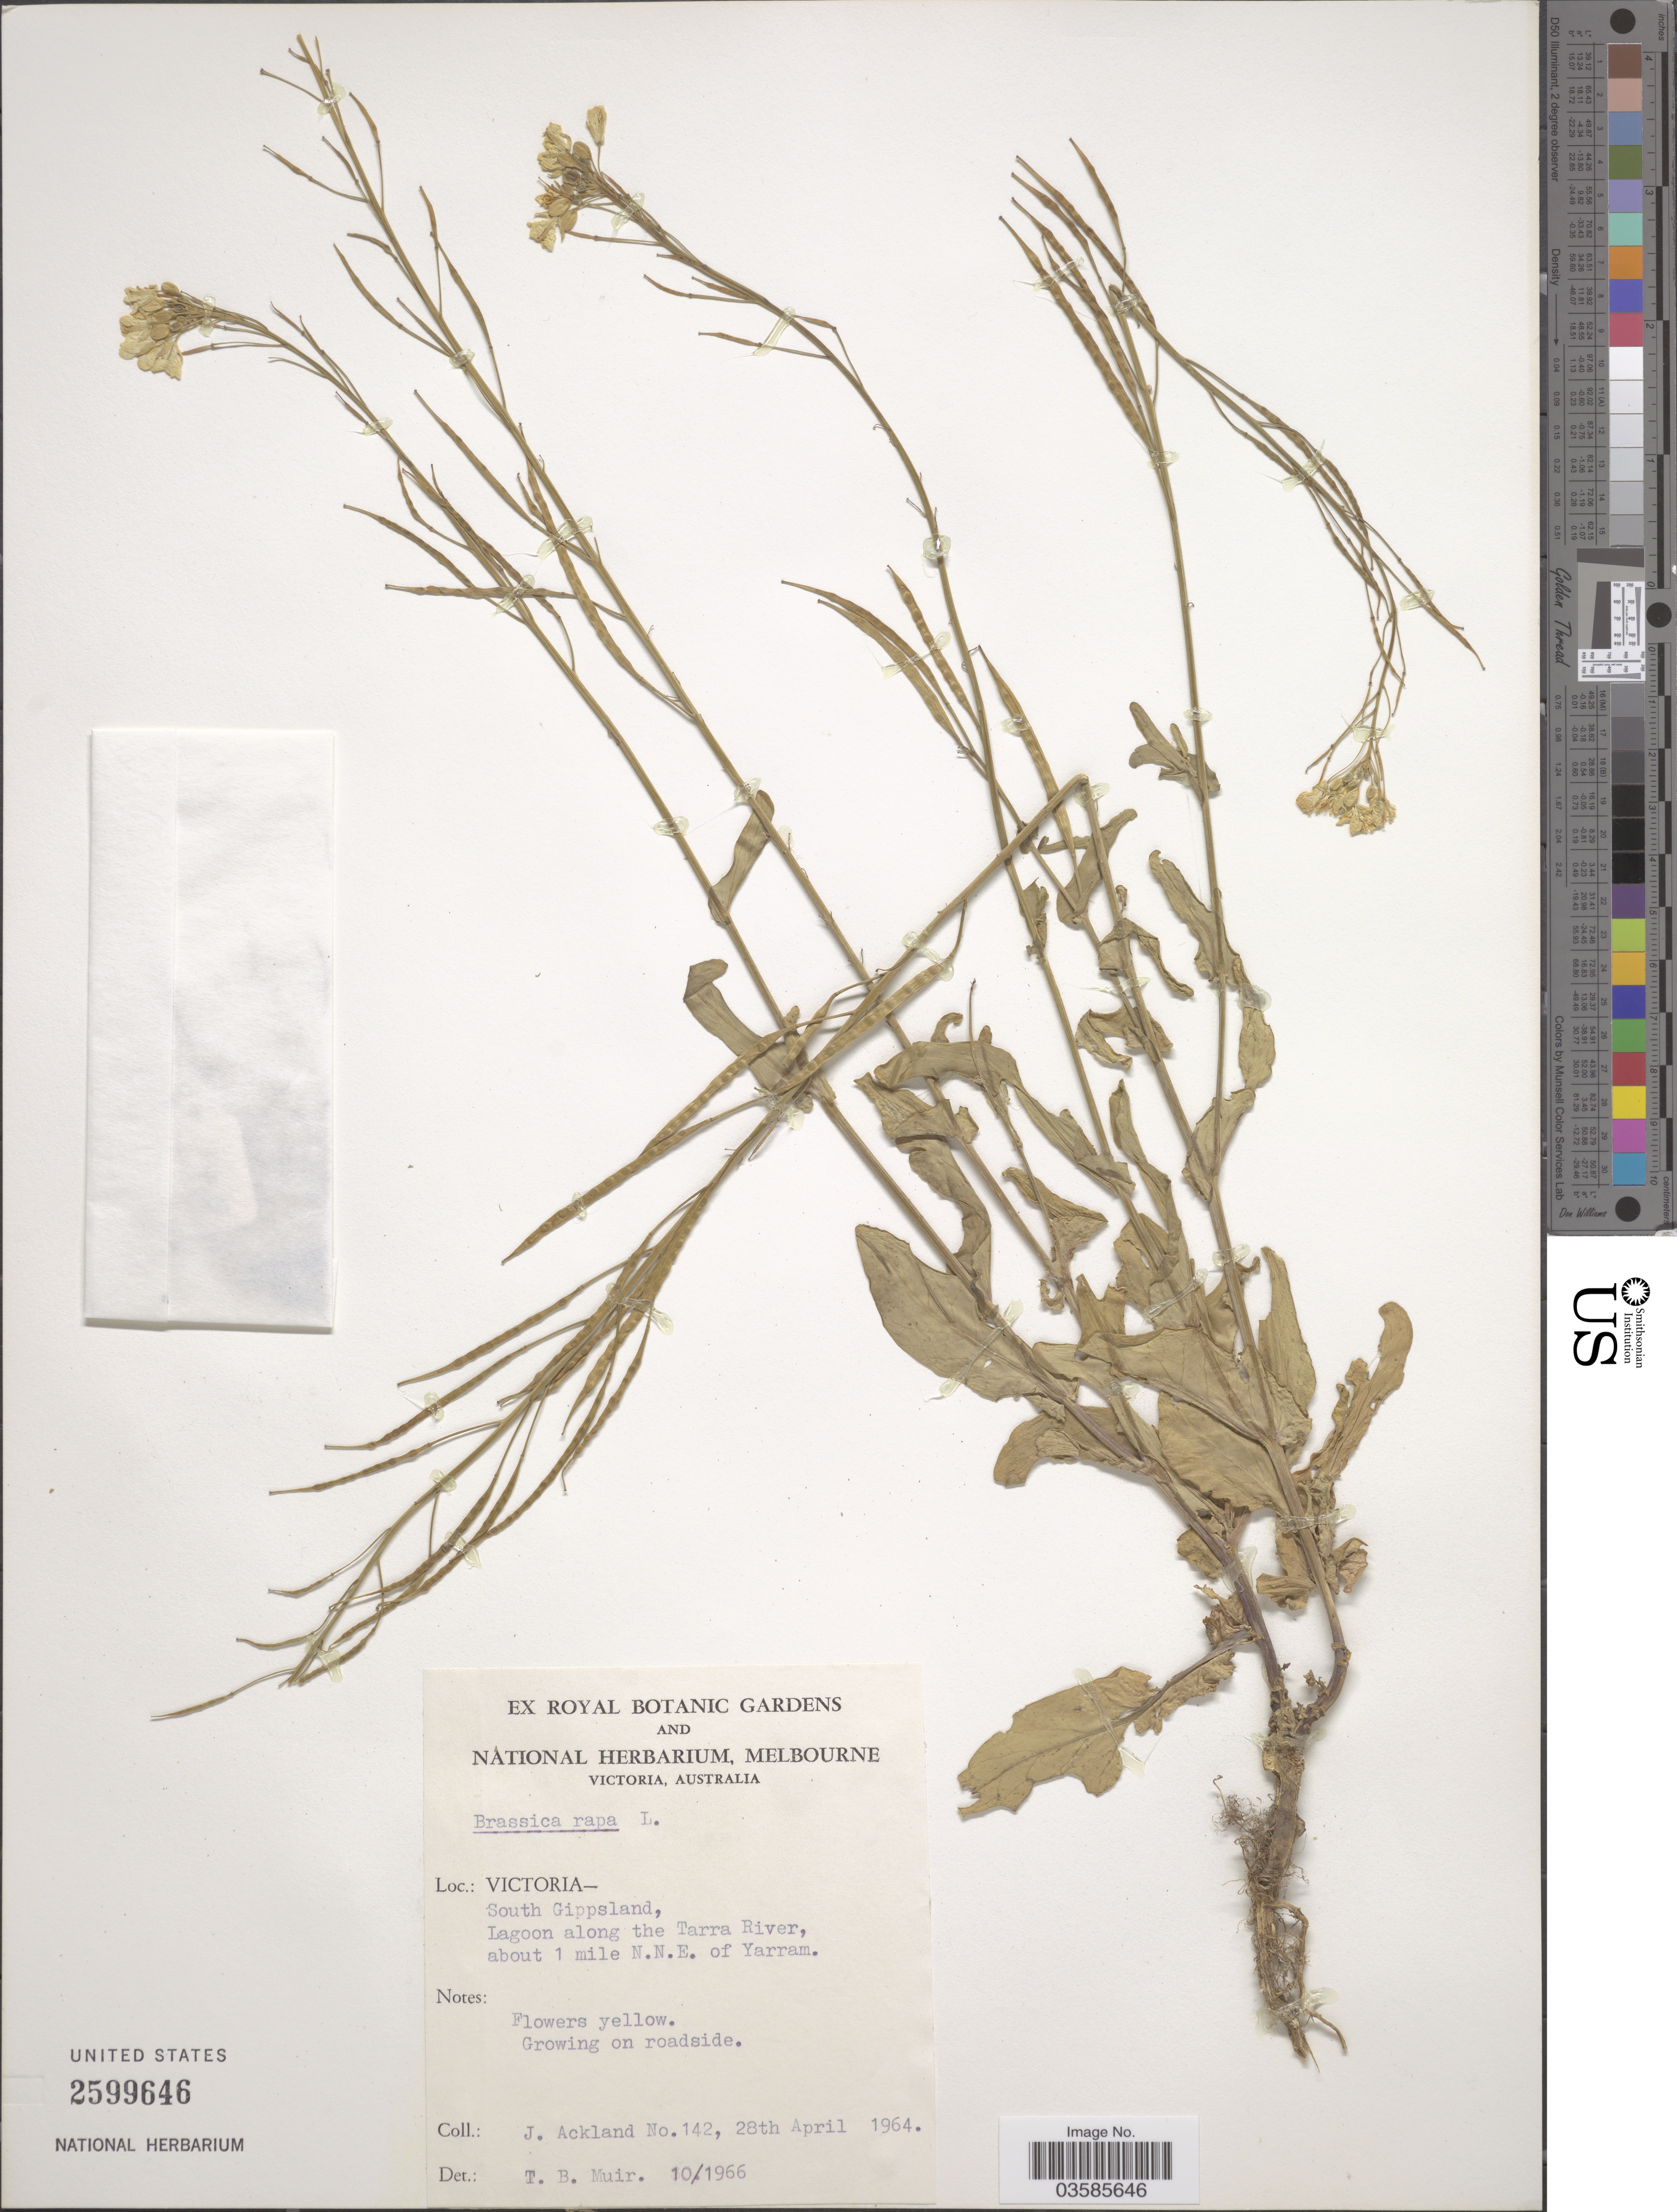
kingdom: Plantae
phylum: Tracheophyta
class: Magnoliopsida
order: Brassicales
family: Brassicaceae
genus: Brassica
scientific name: Brassica rapa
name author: L.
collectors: J. J. Ackland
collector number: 142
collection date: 1964-04-28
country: Australia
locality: Victoria- South Gippsland, Lagoon along the Tarra River, about 1 mile N.N.E. of Yarram.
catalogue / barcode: US 2599646